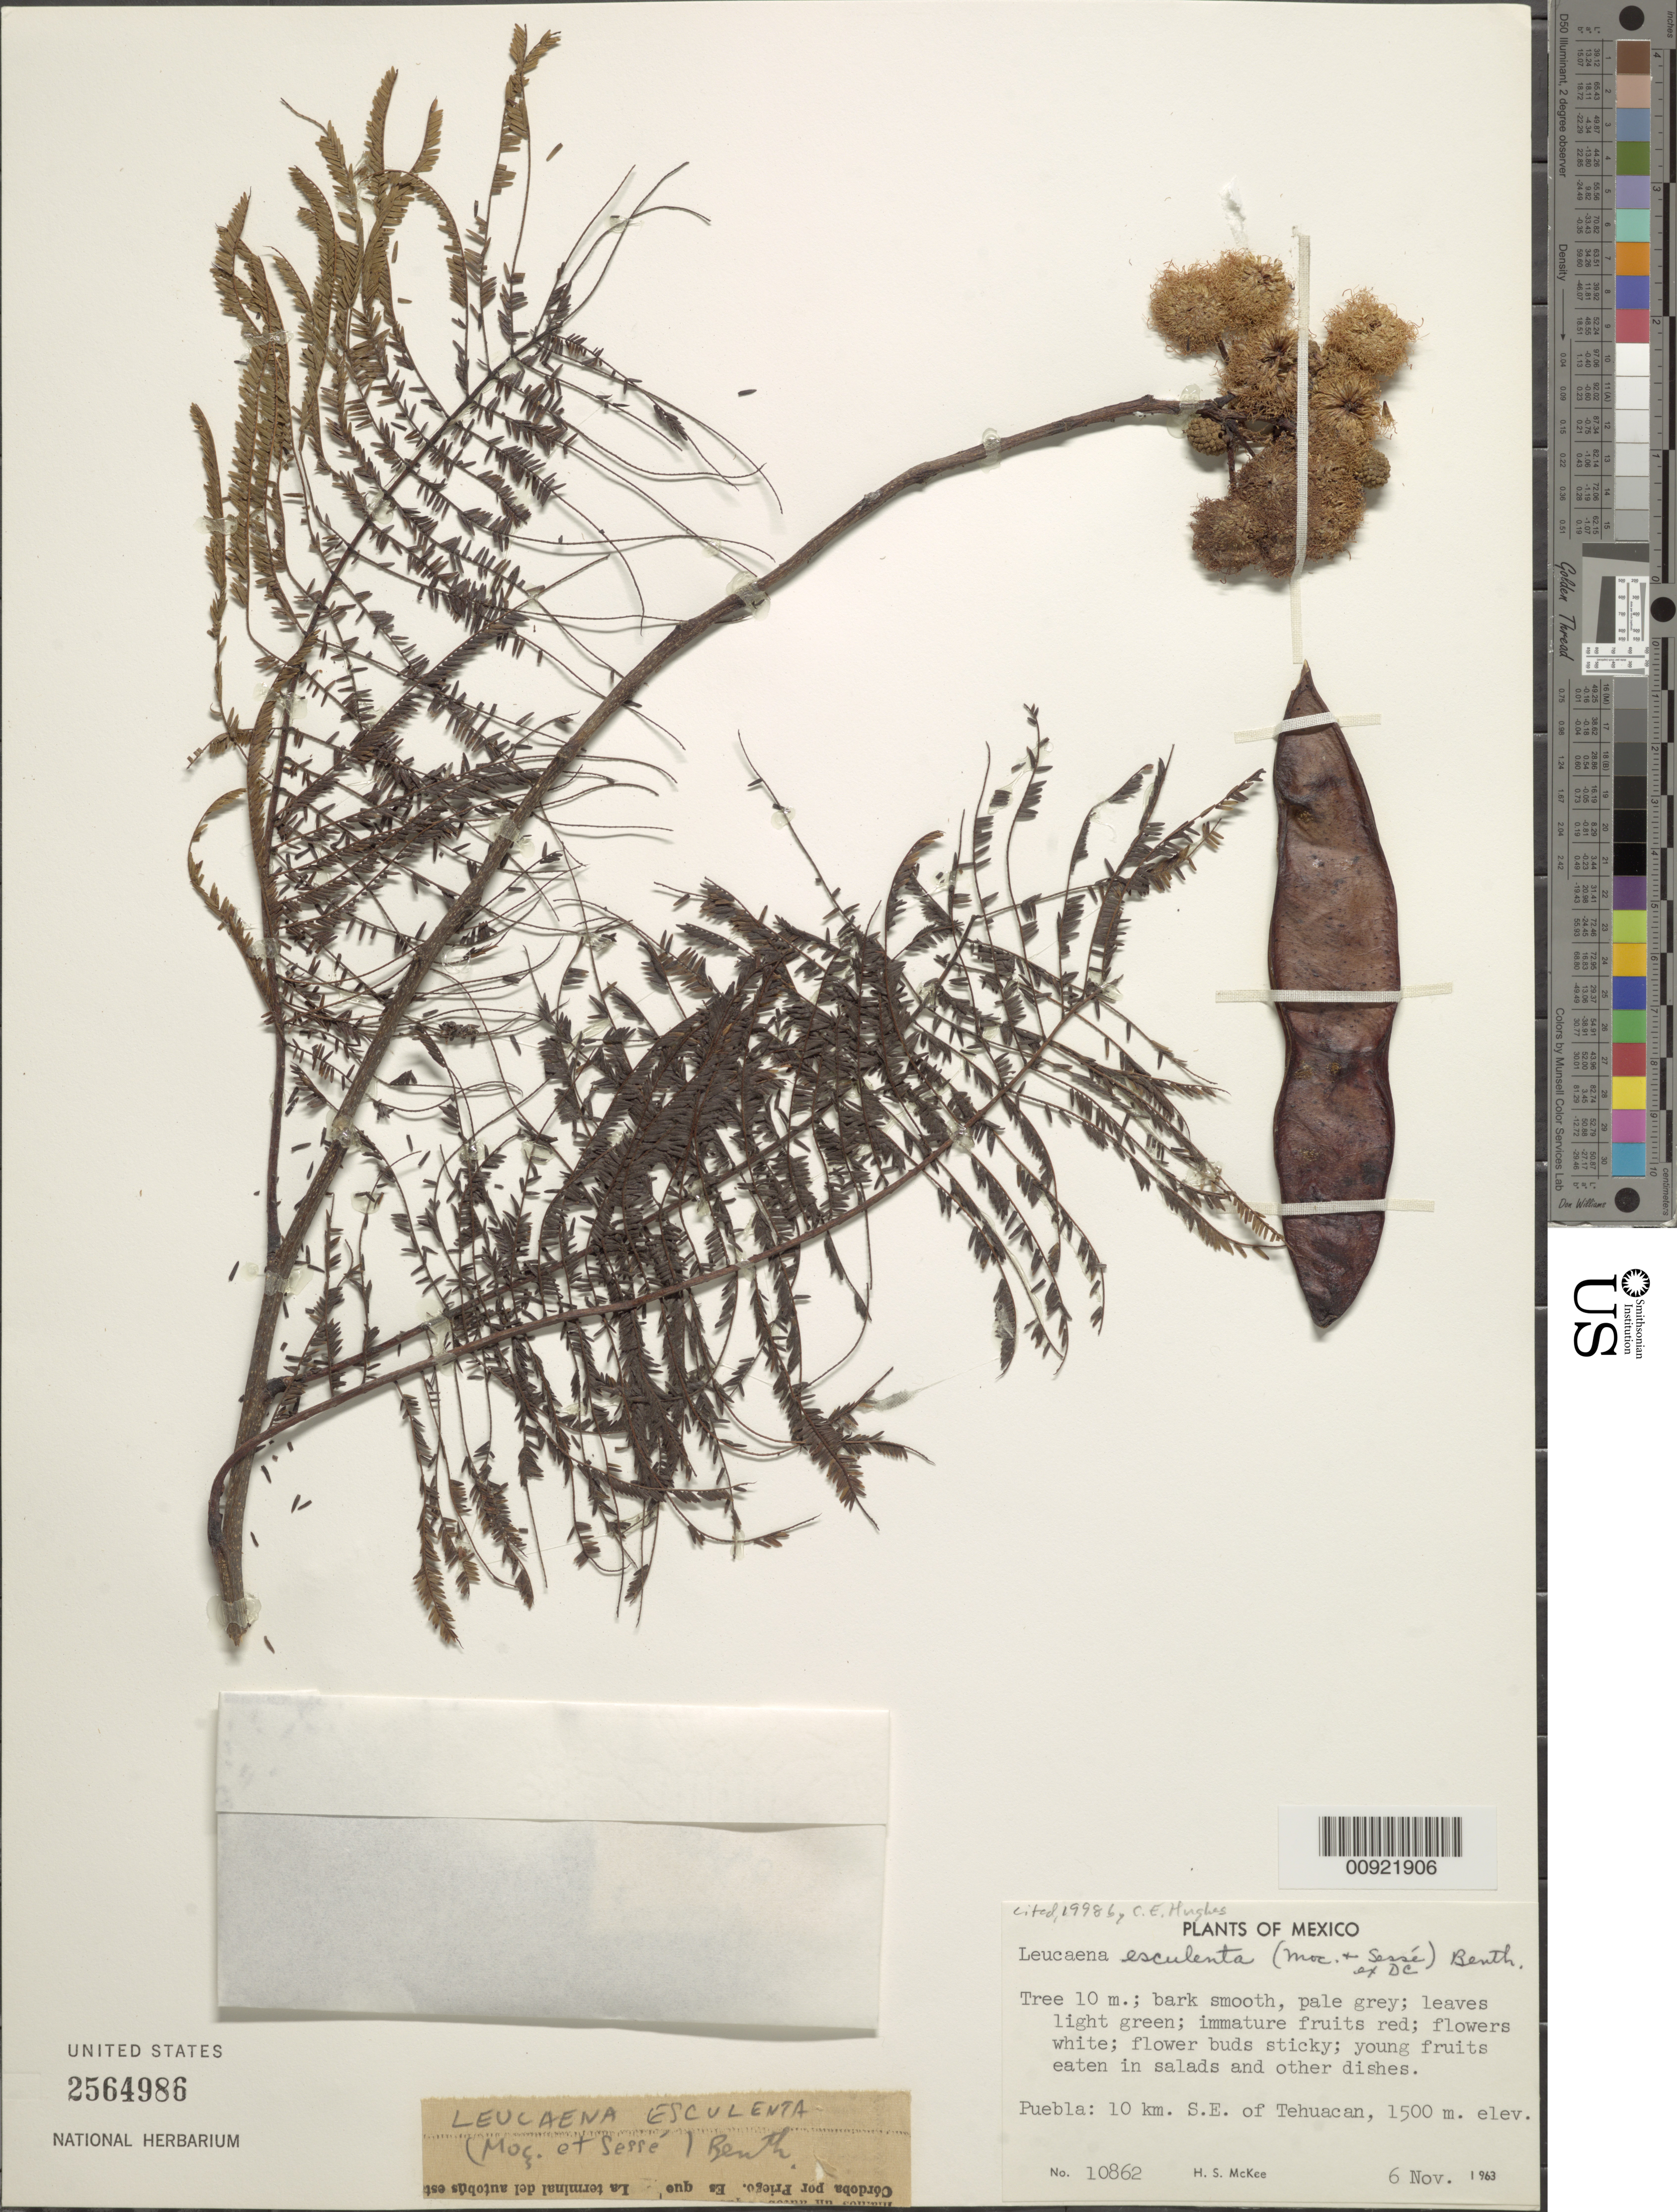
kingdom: Plantae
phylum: Tracheophyta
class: Magnoliopsida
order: Fabales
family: Fabaceae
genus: Leucaena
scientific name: Leucaena esculenta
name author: (Moc. & Sessé ex DC.) Benth.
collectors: H. S. McKee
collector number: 10862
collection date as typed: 06 Nov 1963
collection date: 1963-11-06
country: Mexico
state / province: Puebla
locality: Puebla: 10 km. SE of Tehuacan.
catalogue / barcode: US 2564986